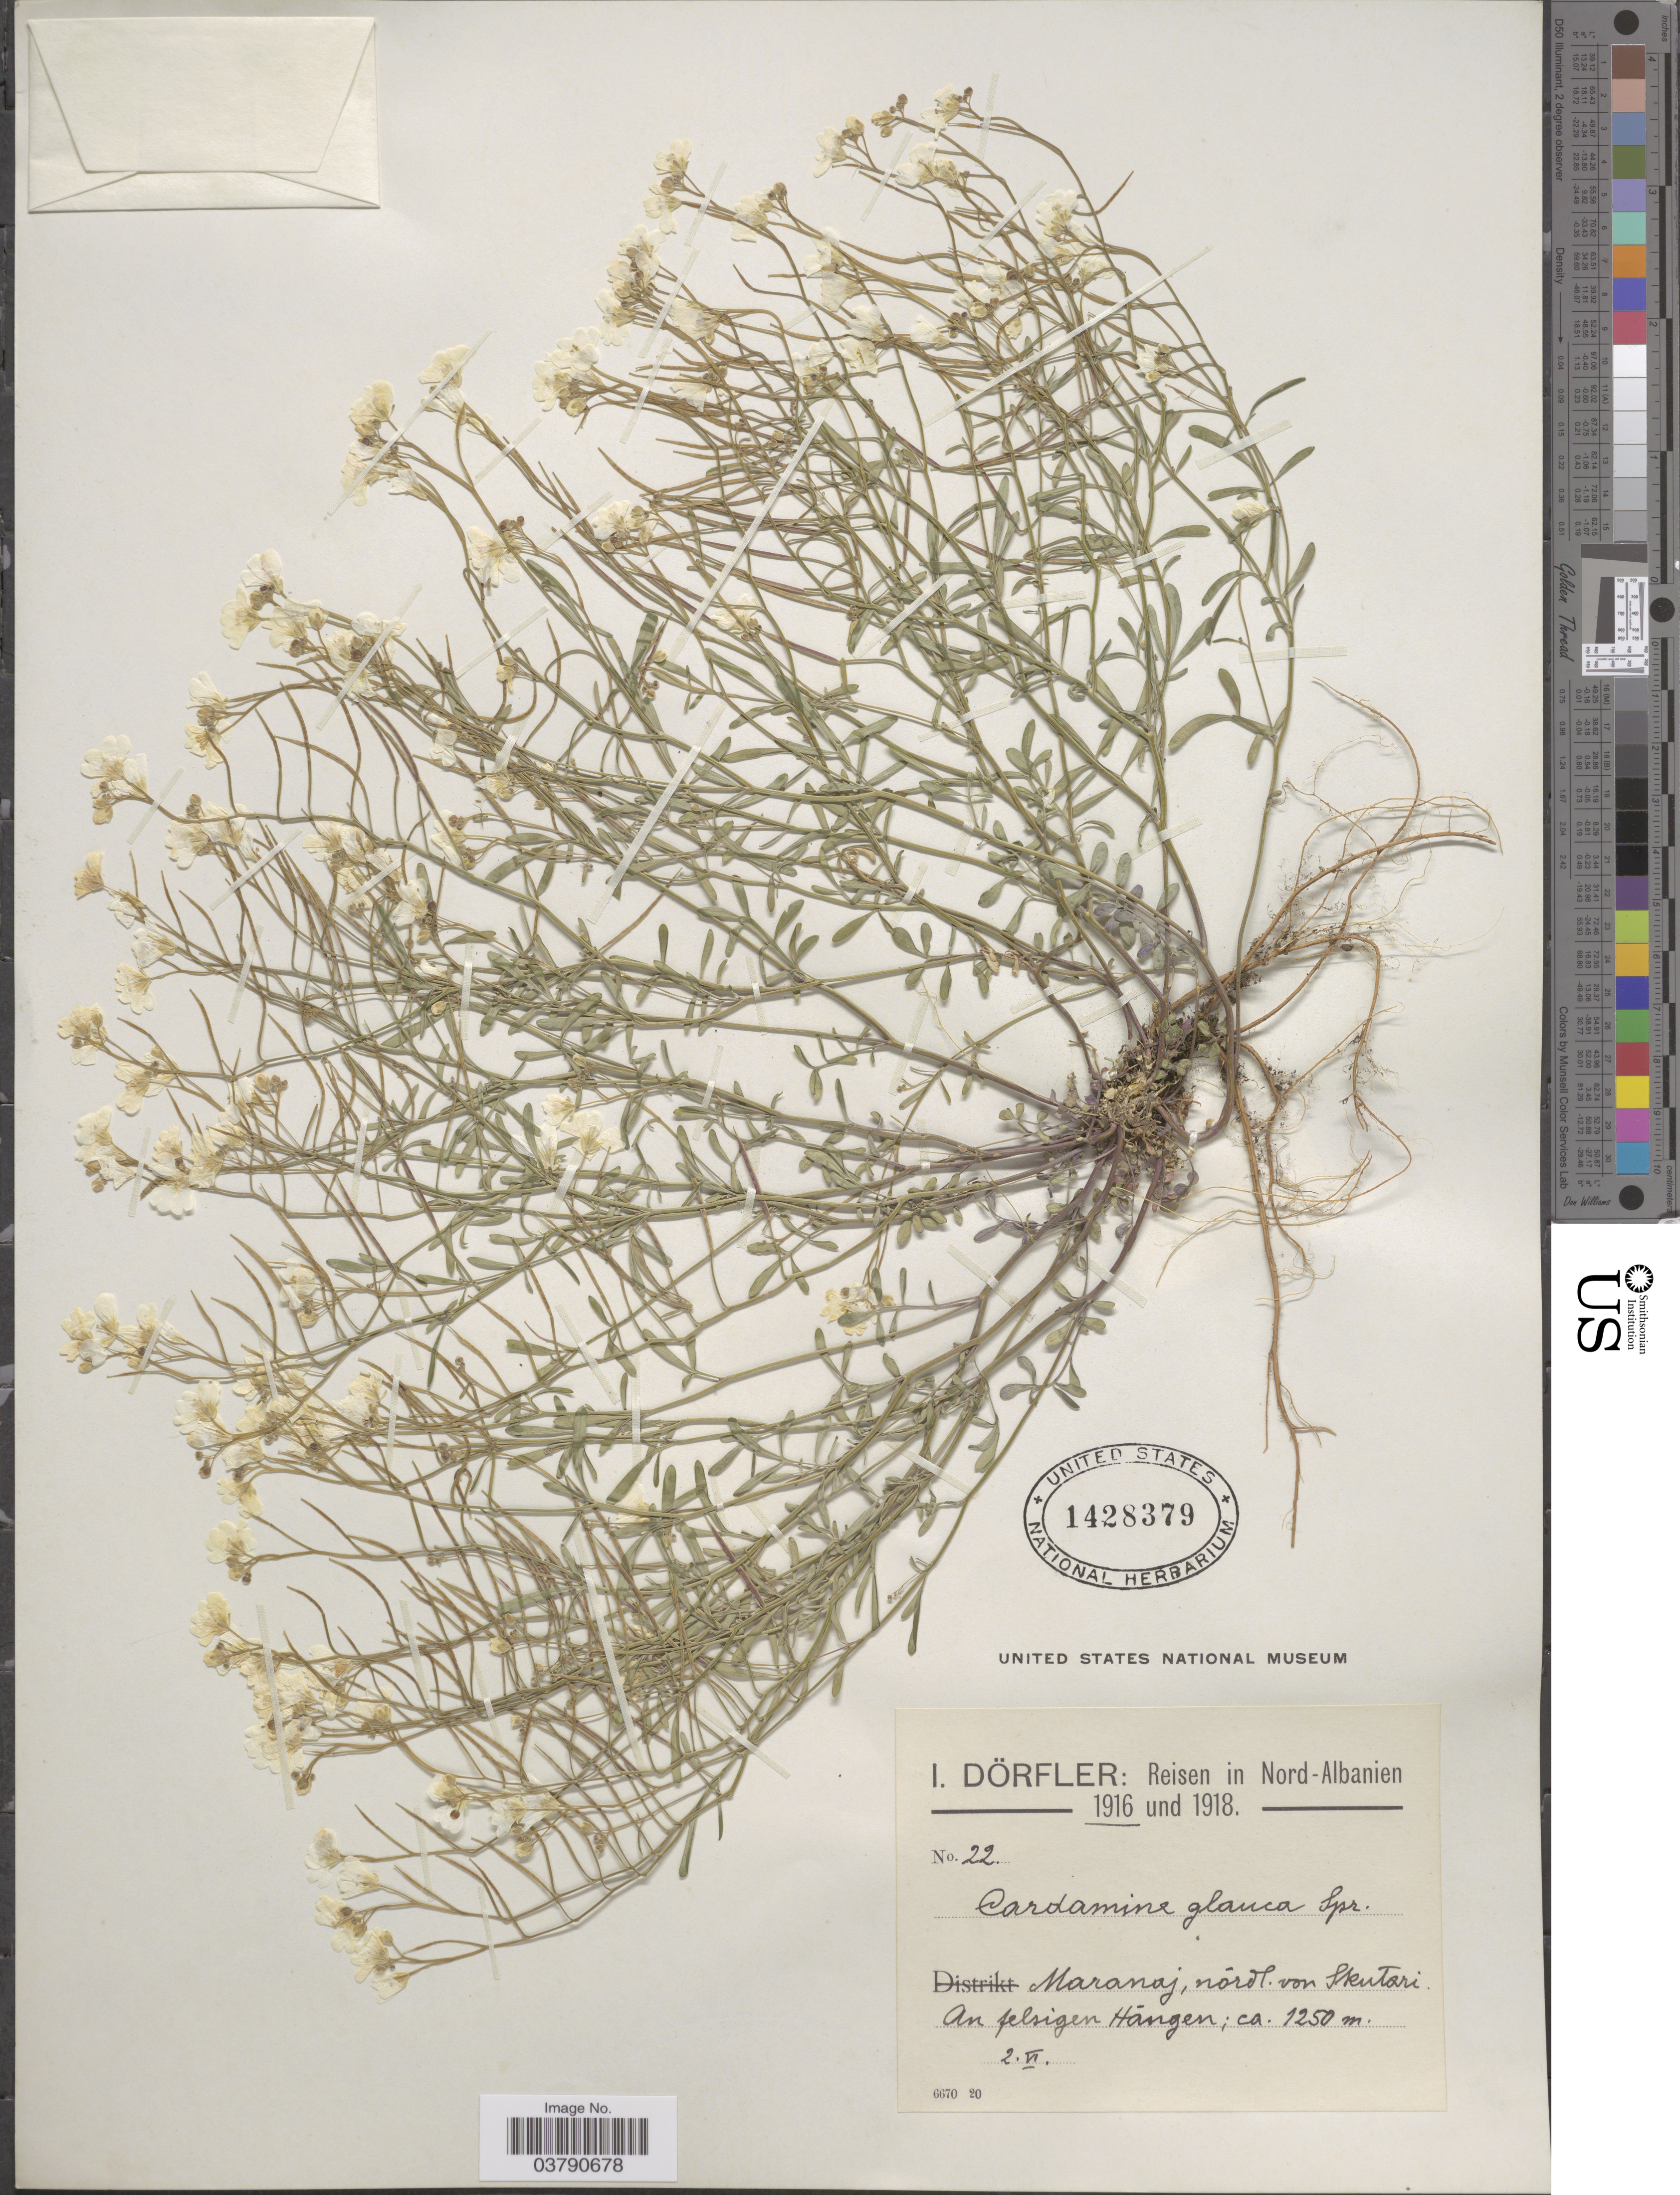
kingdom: Plantae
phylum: Tracheophyta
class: Magnoliopsida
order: Brassicales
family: Brassicaceae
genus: Cardamine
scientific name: Cardamine glauca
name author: Spreng. ex DC.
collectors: I. Dörfler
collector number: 22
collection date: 1916-06-02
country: Albania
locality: Nord-Albanien. Maranaj, nórdl. von Skutari.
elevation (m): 1250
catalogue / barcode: US 1428379